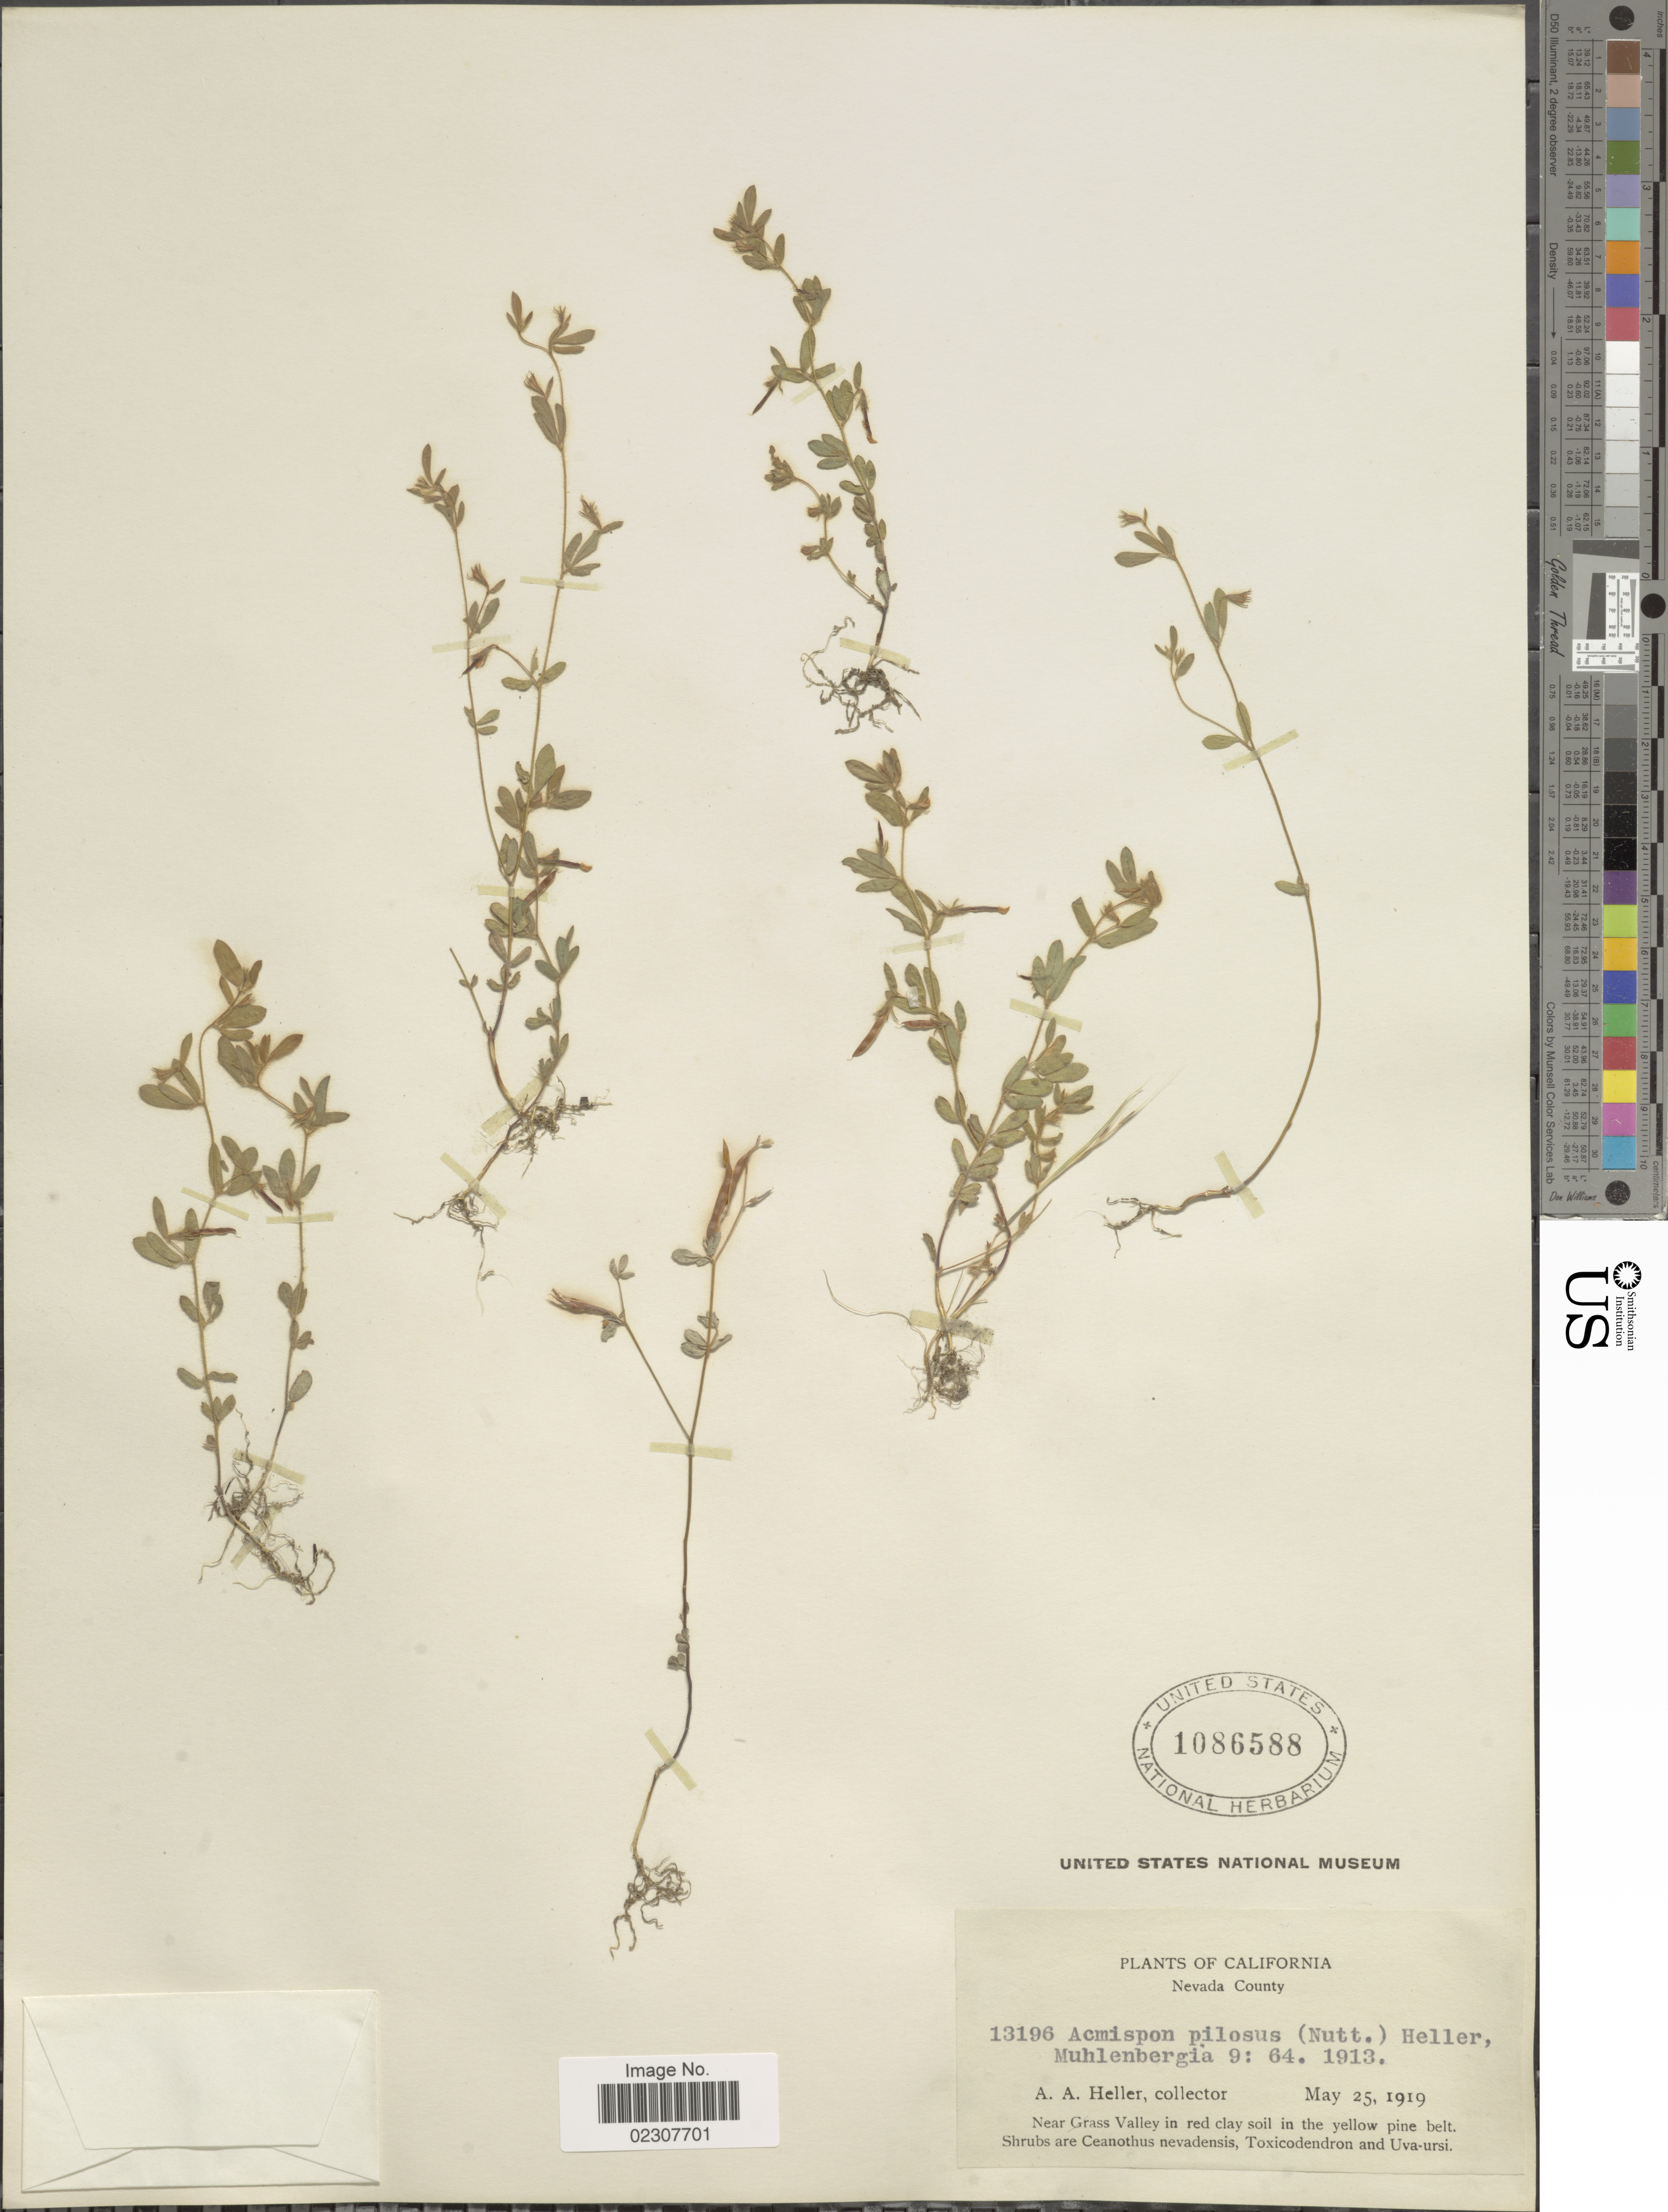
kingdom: Plantae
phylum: Tracheophyta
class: Magnoliopsida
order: Fabales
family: Fabaceae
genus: Acmispon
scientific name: Acmispon pilosus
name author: (Nutt.) A. Heller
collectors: A. A. Heller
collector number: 13196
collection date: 1919-05-25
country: United States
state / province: California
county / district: Nevada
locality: Nevada County, Near Grass Valley in red clay soil in the yellow pine belt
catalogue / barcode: US 1086588